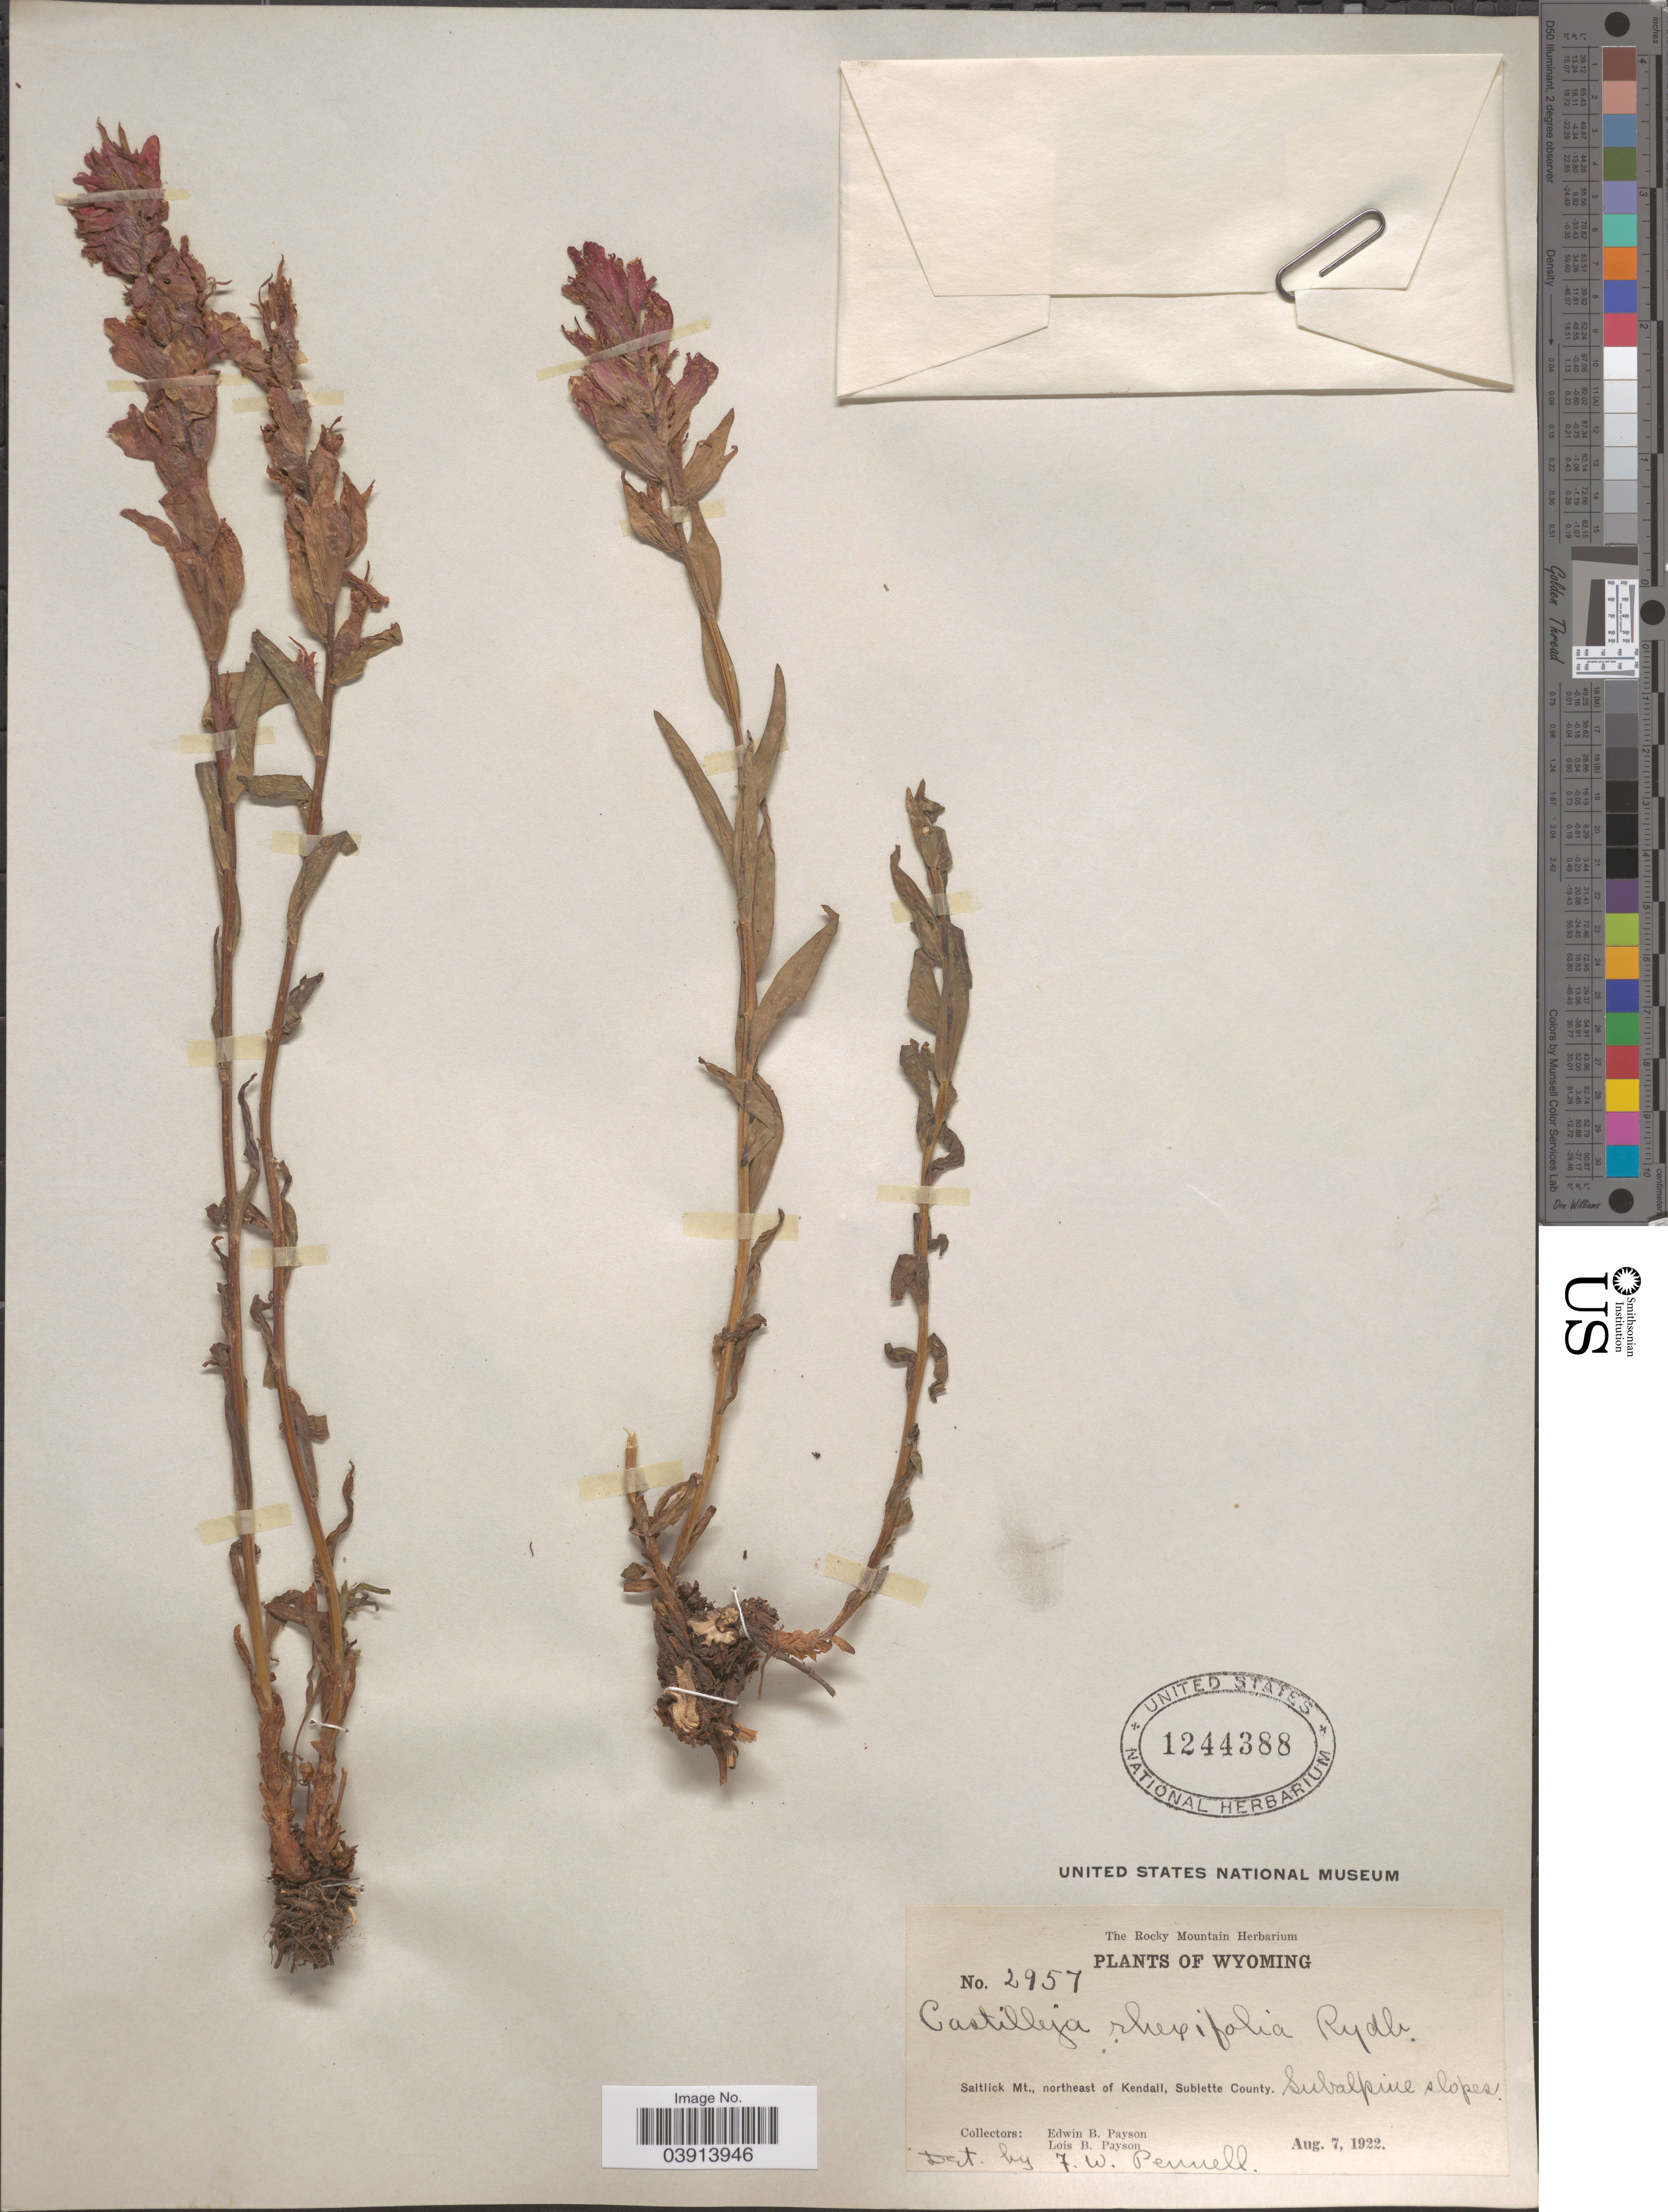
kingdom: Plantae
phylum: Tracheophyta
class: Magnoliopsida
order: Lamiales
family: Orobanchaceae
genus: Castilleja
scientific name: Castilleja rhexiifolia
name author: Rydb.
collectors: E. B. Payson & L. Payson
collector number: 2957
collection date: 1922-08-07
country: United States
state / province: Wyoming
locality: Saltlick Mt., northeast of Kendall, Sublette County.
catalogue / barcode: US 1244388